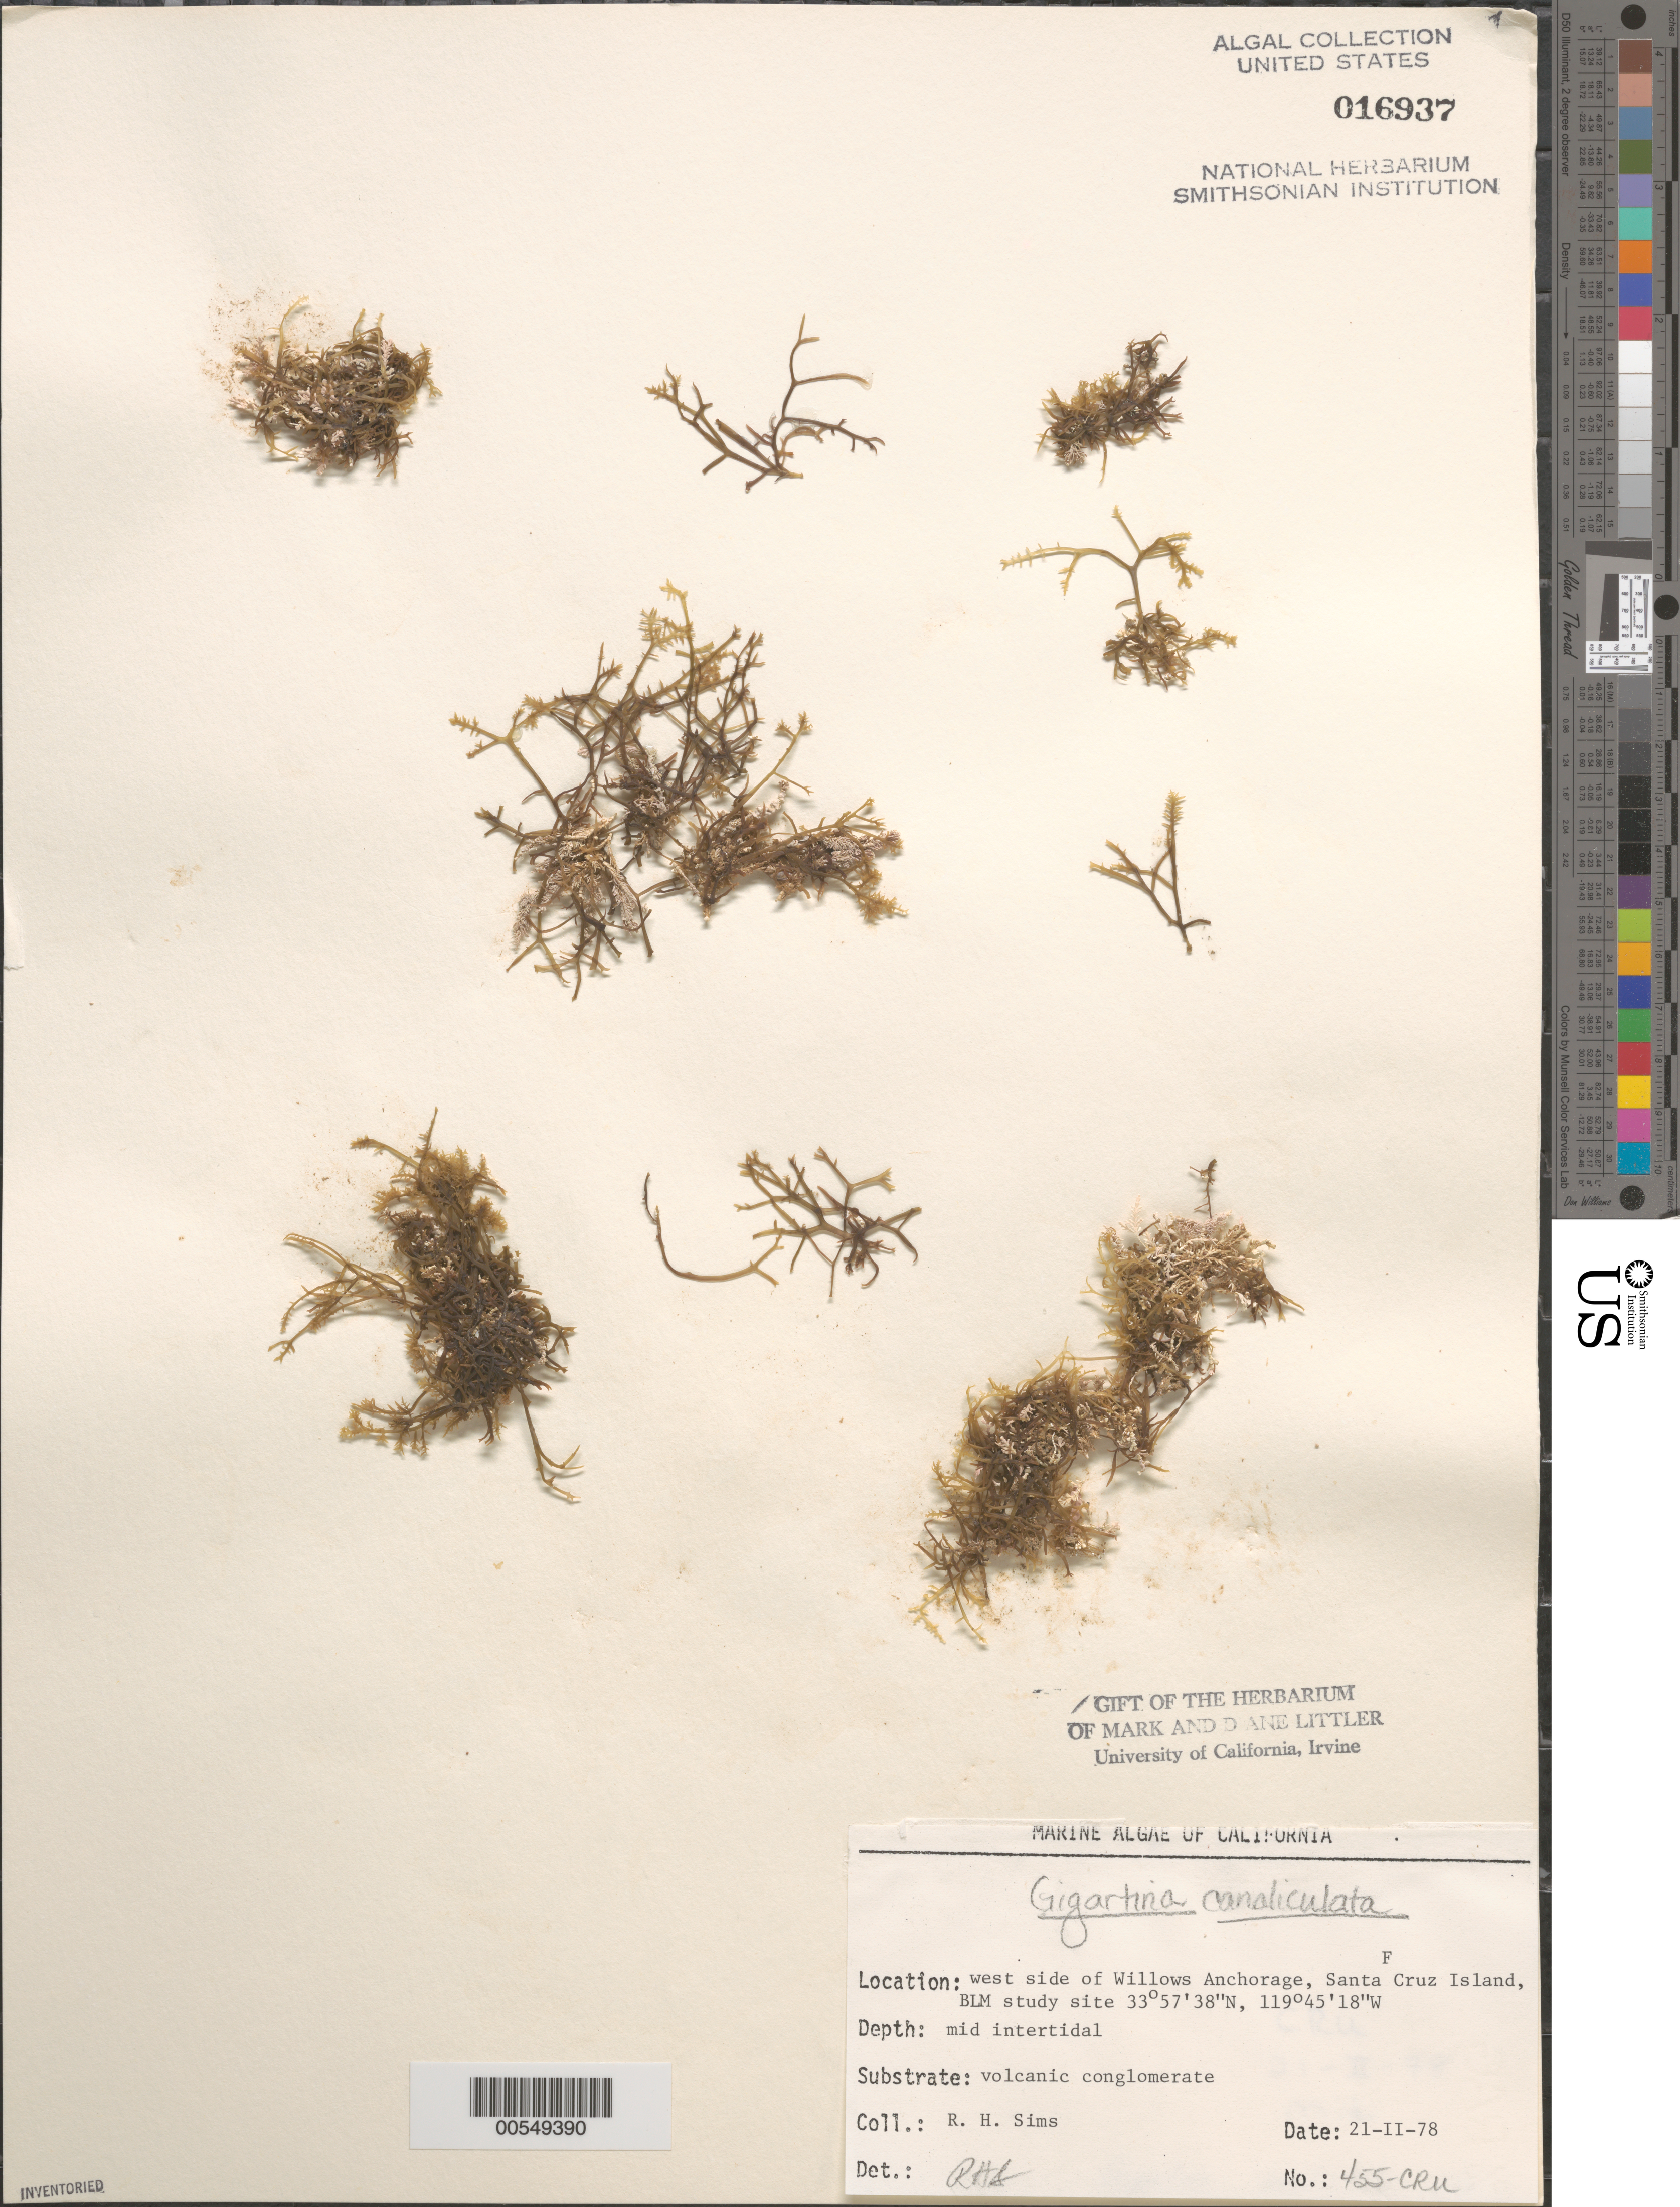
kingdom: Plantae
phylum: Rhodophyta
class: Florideophyceae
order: Gigartinales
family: Gigartinaceae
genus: Chondracanthus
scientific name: Chondracanthus canaliculatus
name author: (Harv.) Guiry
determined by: Algae name updating Project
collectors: R. H. Sims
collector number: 455-cru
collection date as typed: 21 Feb 1978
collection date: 1978-02-21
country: United States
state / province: California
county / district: Santa Barbara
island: Santa Cruz Island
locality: Willows Anchorage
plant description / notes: BLM-SOCALBIGHT Rocky Intertidal Survey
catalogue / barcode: US 16937